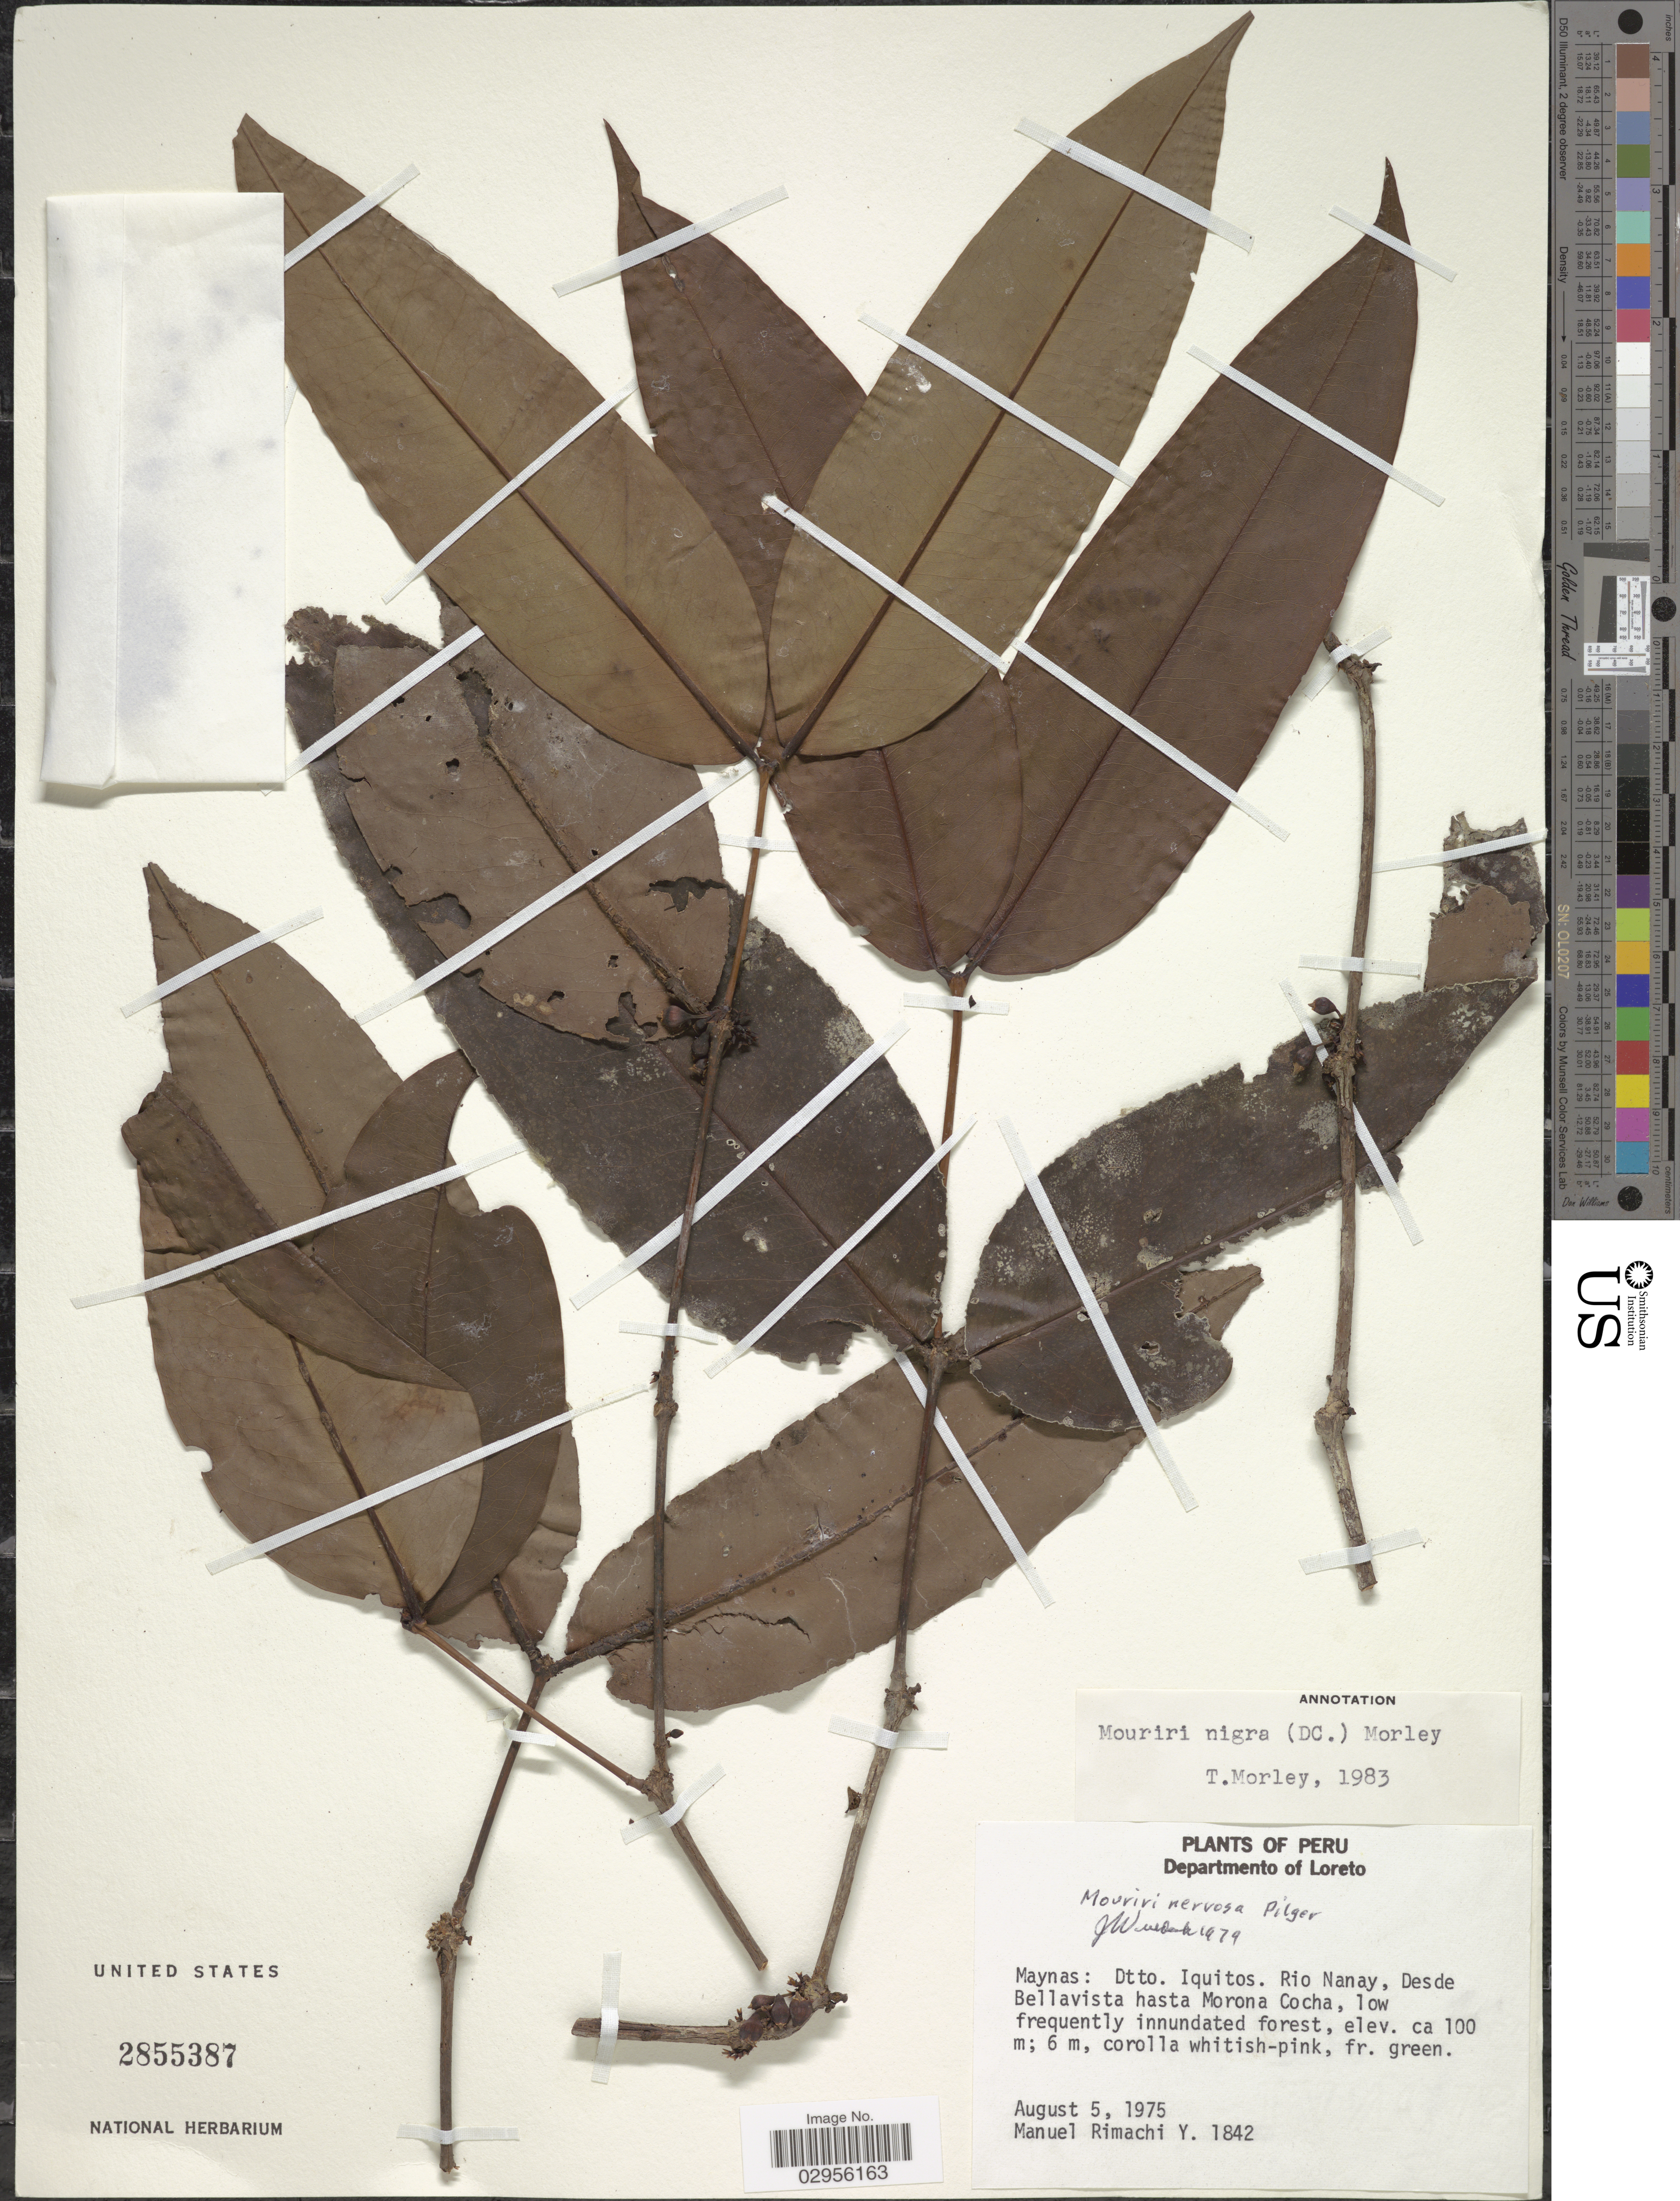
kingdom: Plantae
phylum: Tracheophyta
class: Magnoliopsida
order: Myrtales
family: Melastomataceae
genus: Mouriri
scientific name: Mouriri nigra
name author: (DC.) Morley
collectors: M. Rimachi Y.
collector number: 1842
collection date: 1975-08-05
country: Peru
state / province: Loreto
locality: Departmento of Loreto. Maynas: Dtto. Iquitos. Rio Nanay, Desde Bellavista hasta Morona Cocha.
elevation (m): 100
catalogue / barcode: US 2855387